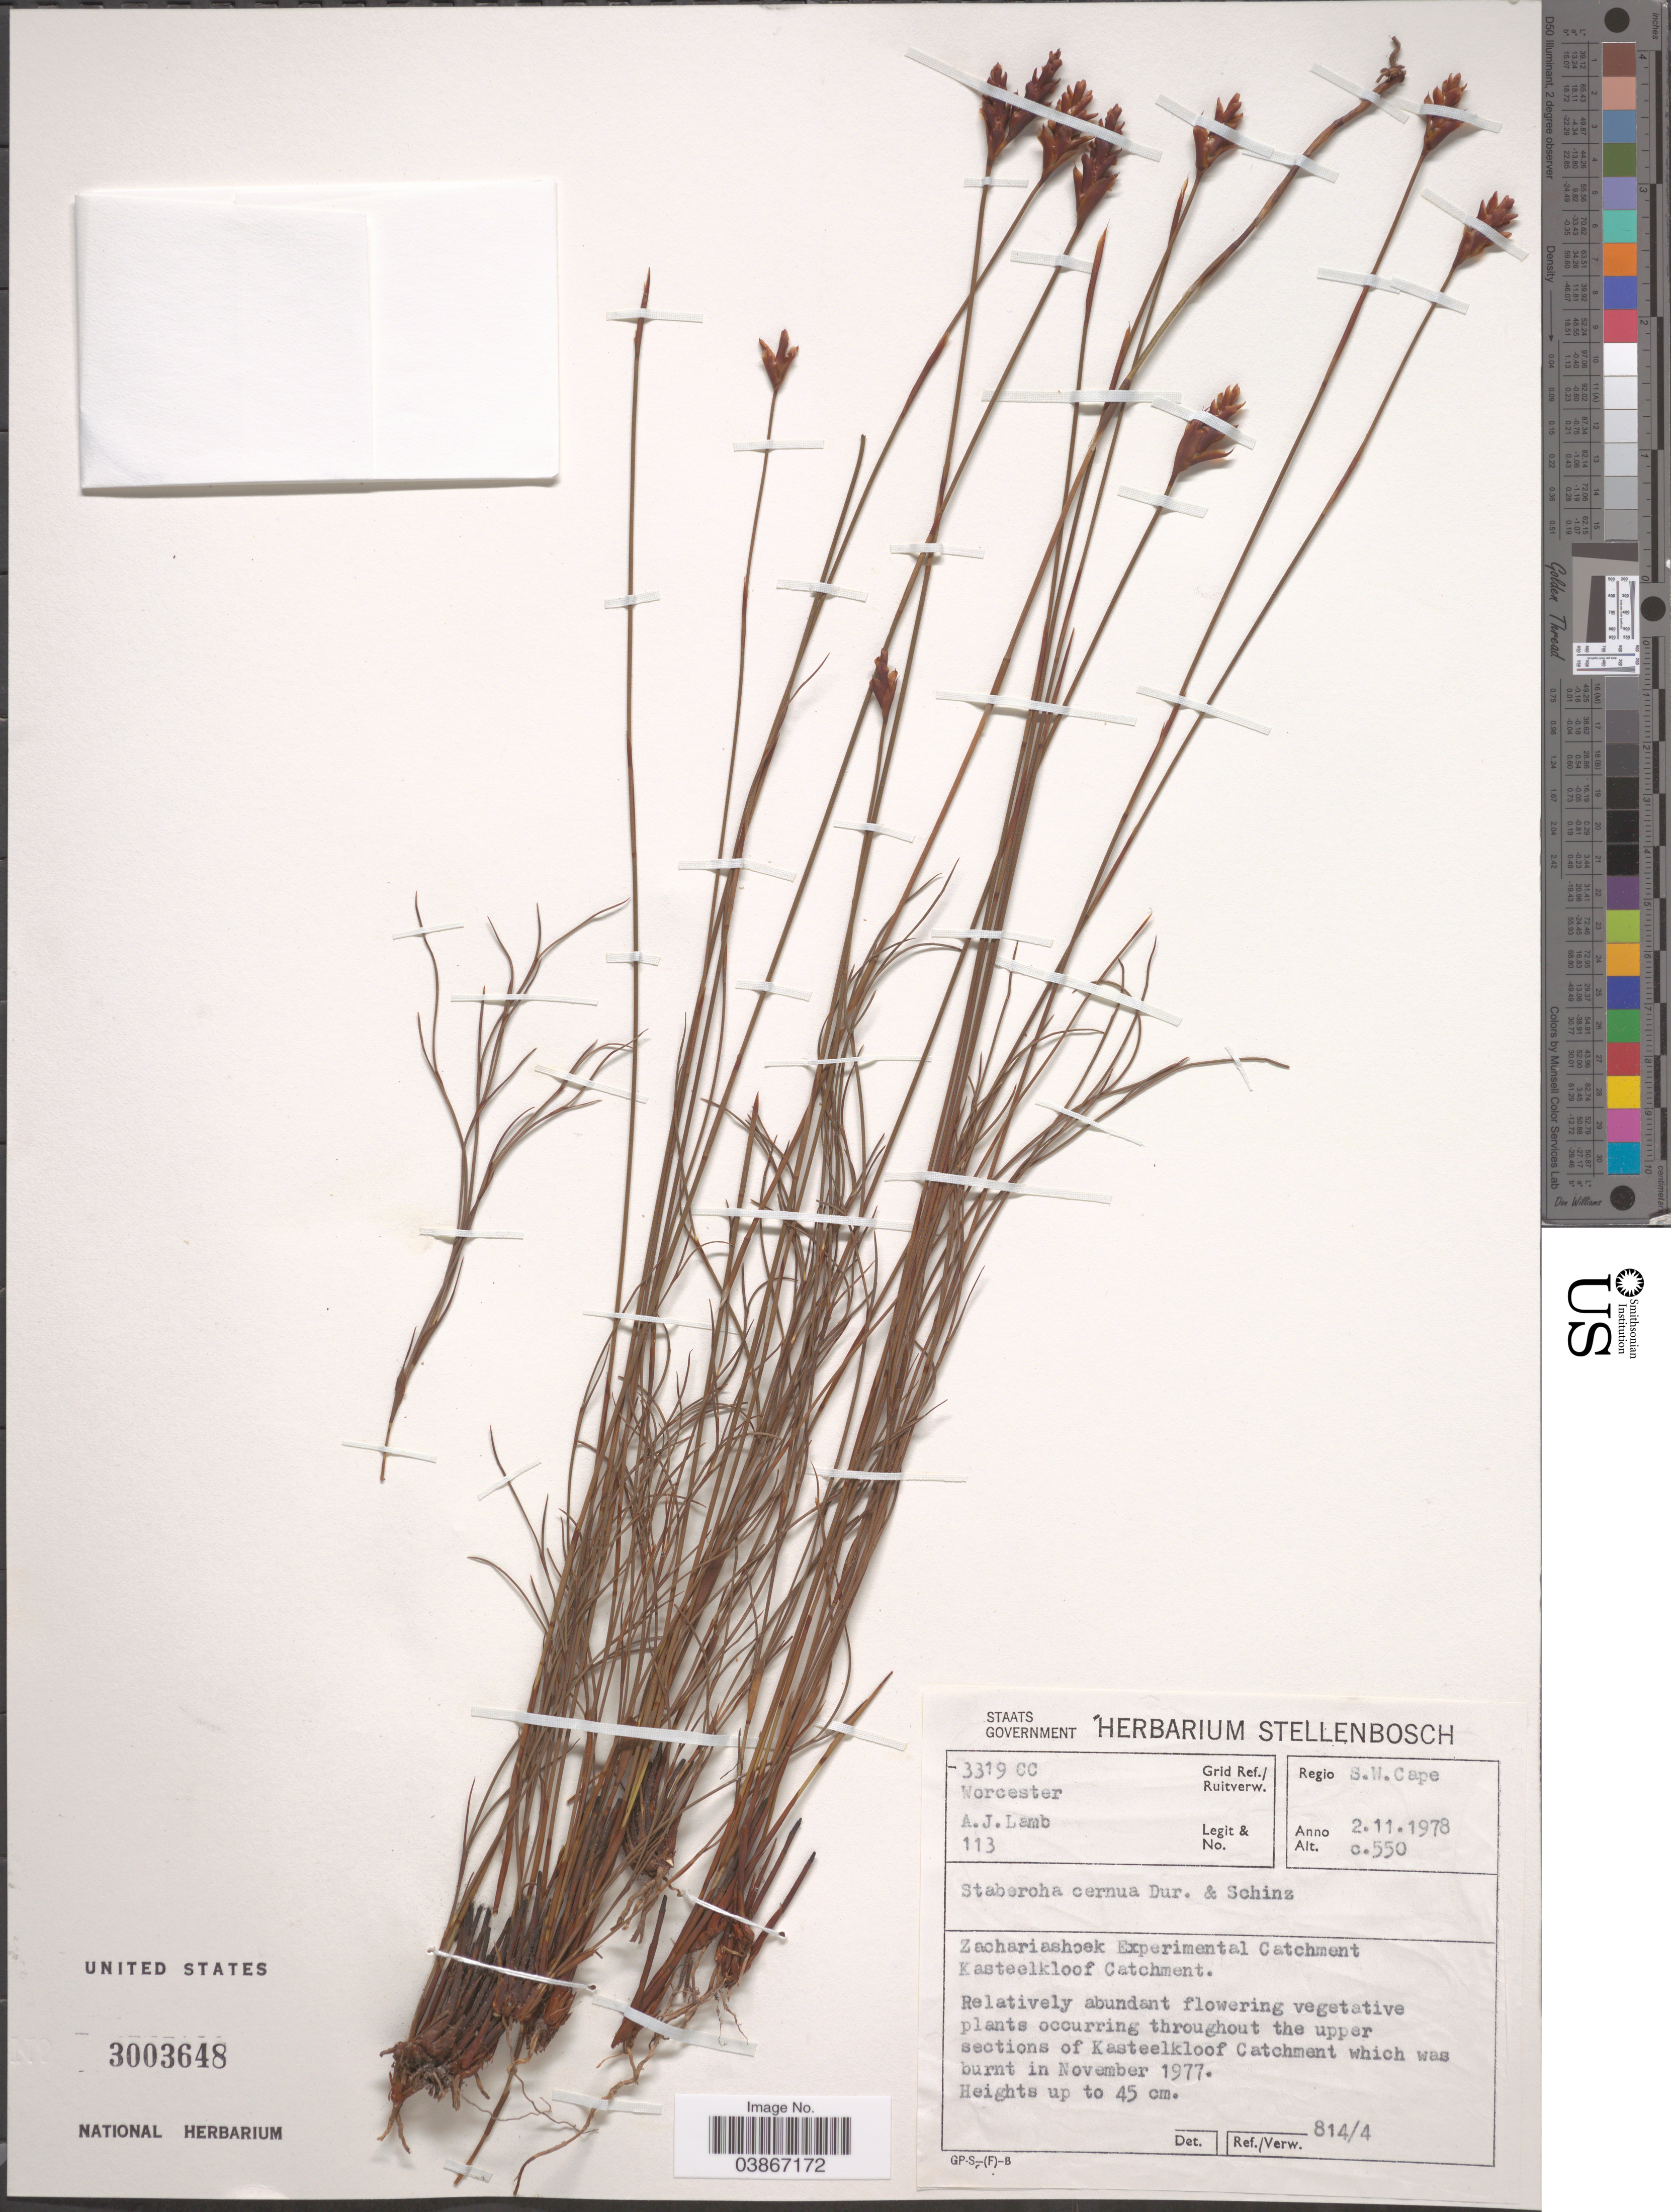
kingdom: Plantae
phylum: Tracheophyta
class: Liliopsida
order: Poales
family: Restionaceae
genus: Staberoha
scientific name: Staberoha cernua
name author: (L. f.) Durand & Schinz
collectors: A. J. Lamb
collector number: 113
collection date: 1978-11-02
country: South Africa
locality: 3319 CC Grid Ref./ Ruitverw. Regio S.W. Cape. Zachariashoek Experimental Catchment Kasteelkloof Catchment. Throughout the upper sections of Kasteelkloof Catchment.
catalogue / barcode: US 3003648